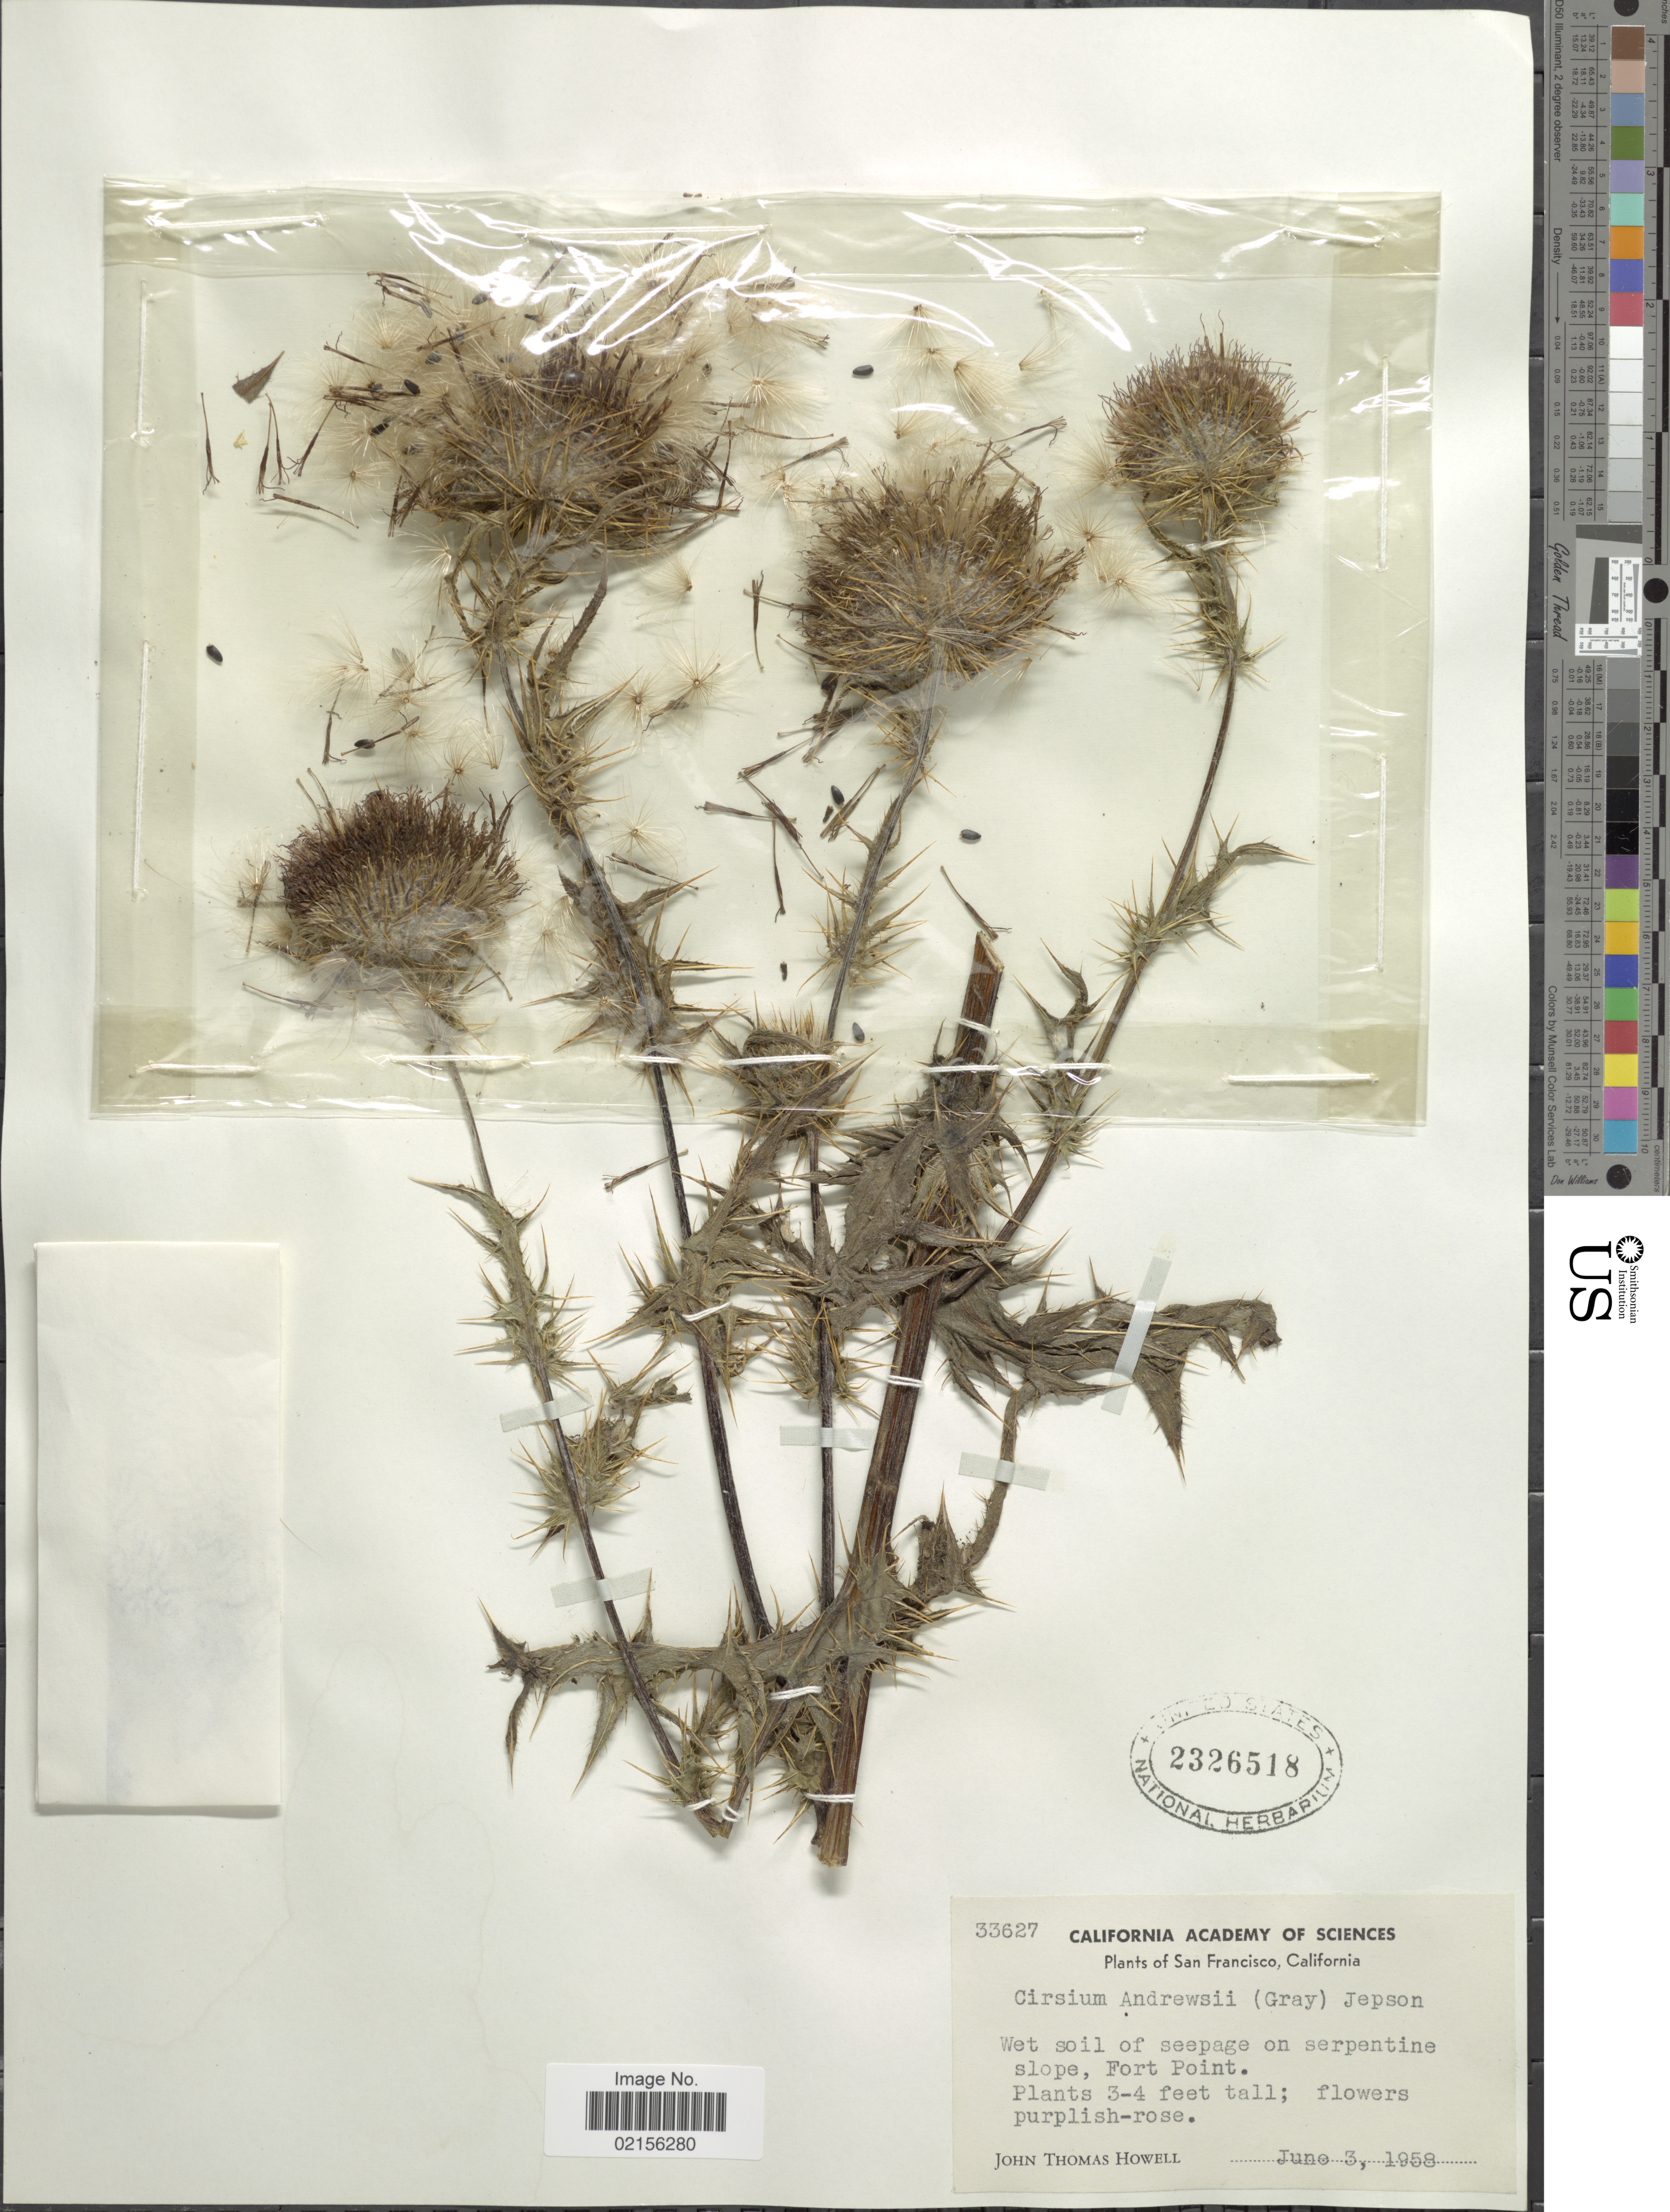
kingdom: Plantae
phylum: Tracheophyta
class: Magnoliopsida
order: Asterales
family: Asteraceae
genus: Cirsium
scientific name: Cirsium andrewsii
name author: (A. Gray) Jeps.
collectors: J. T. Howell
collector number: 33627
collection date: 1958-06-03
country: United States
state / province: California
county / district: San Francisco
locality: San Francisco, Wet soil of seepage on serpentine slope, Fort Point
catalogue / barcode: US 2326518